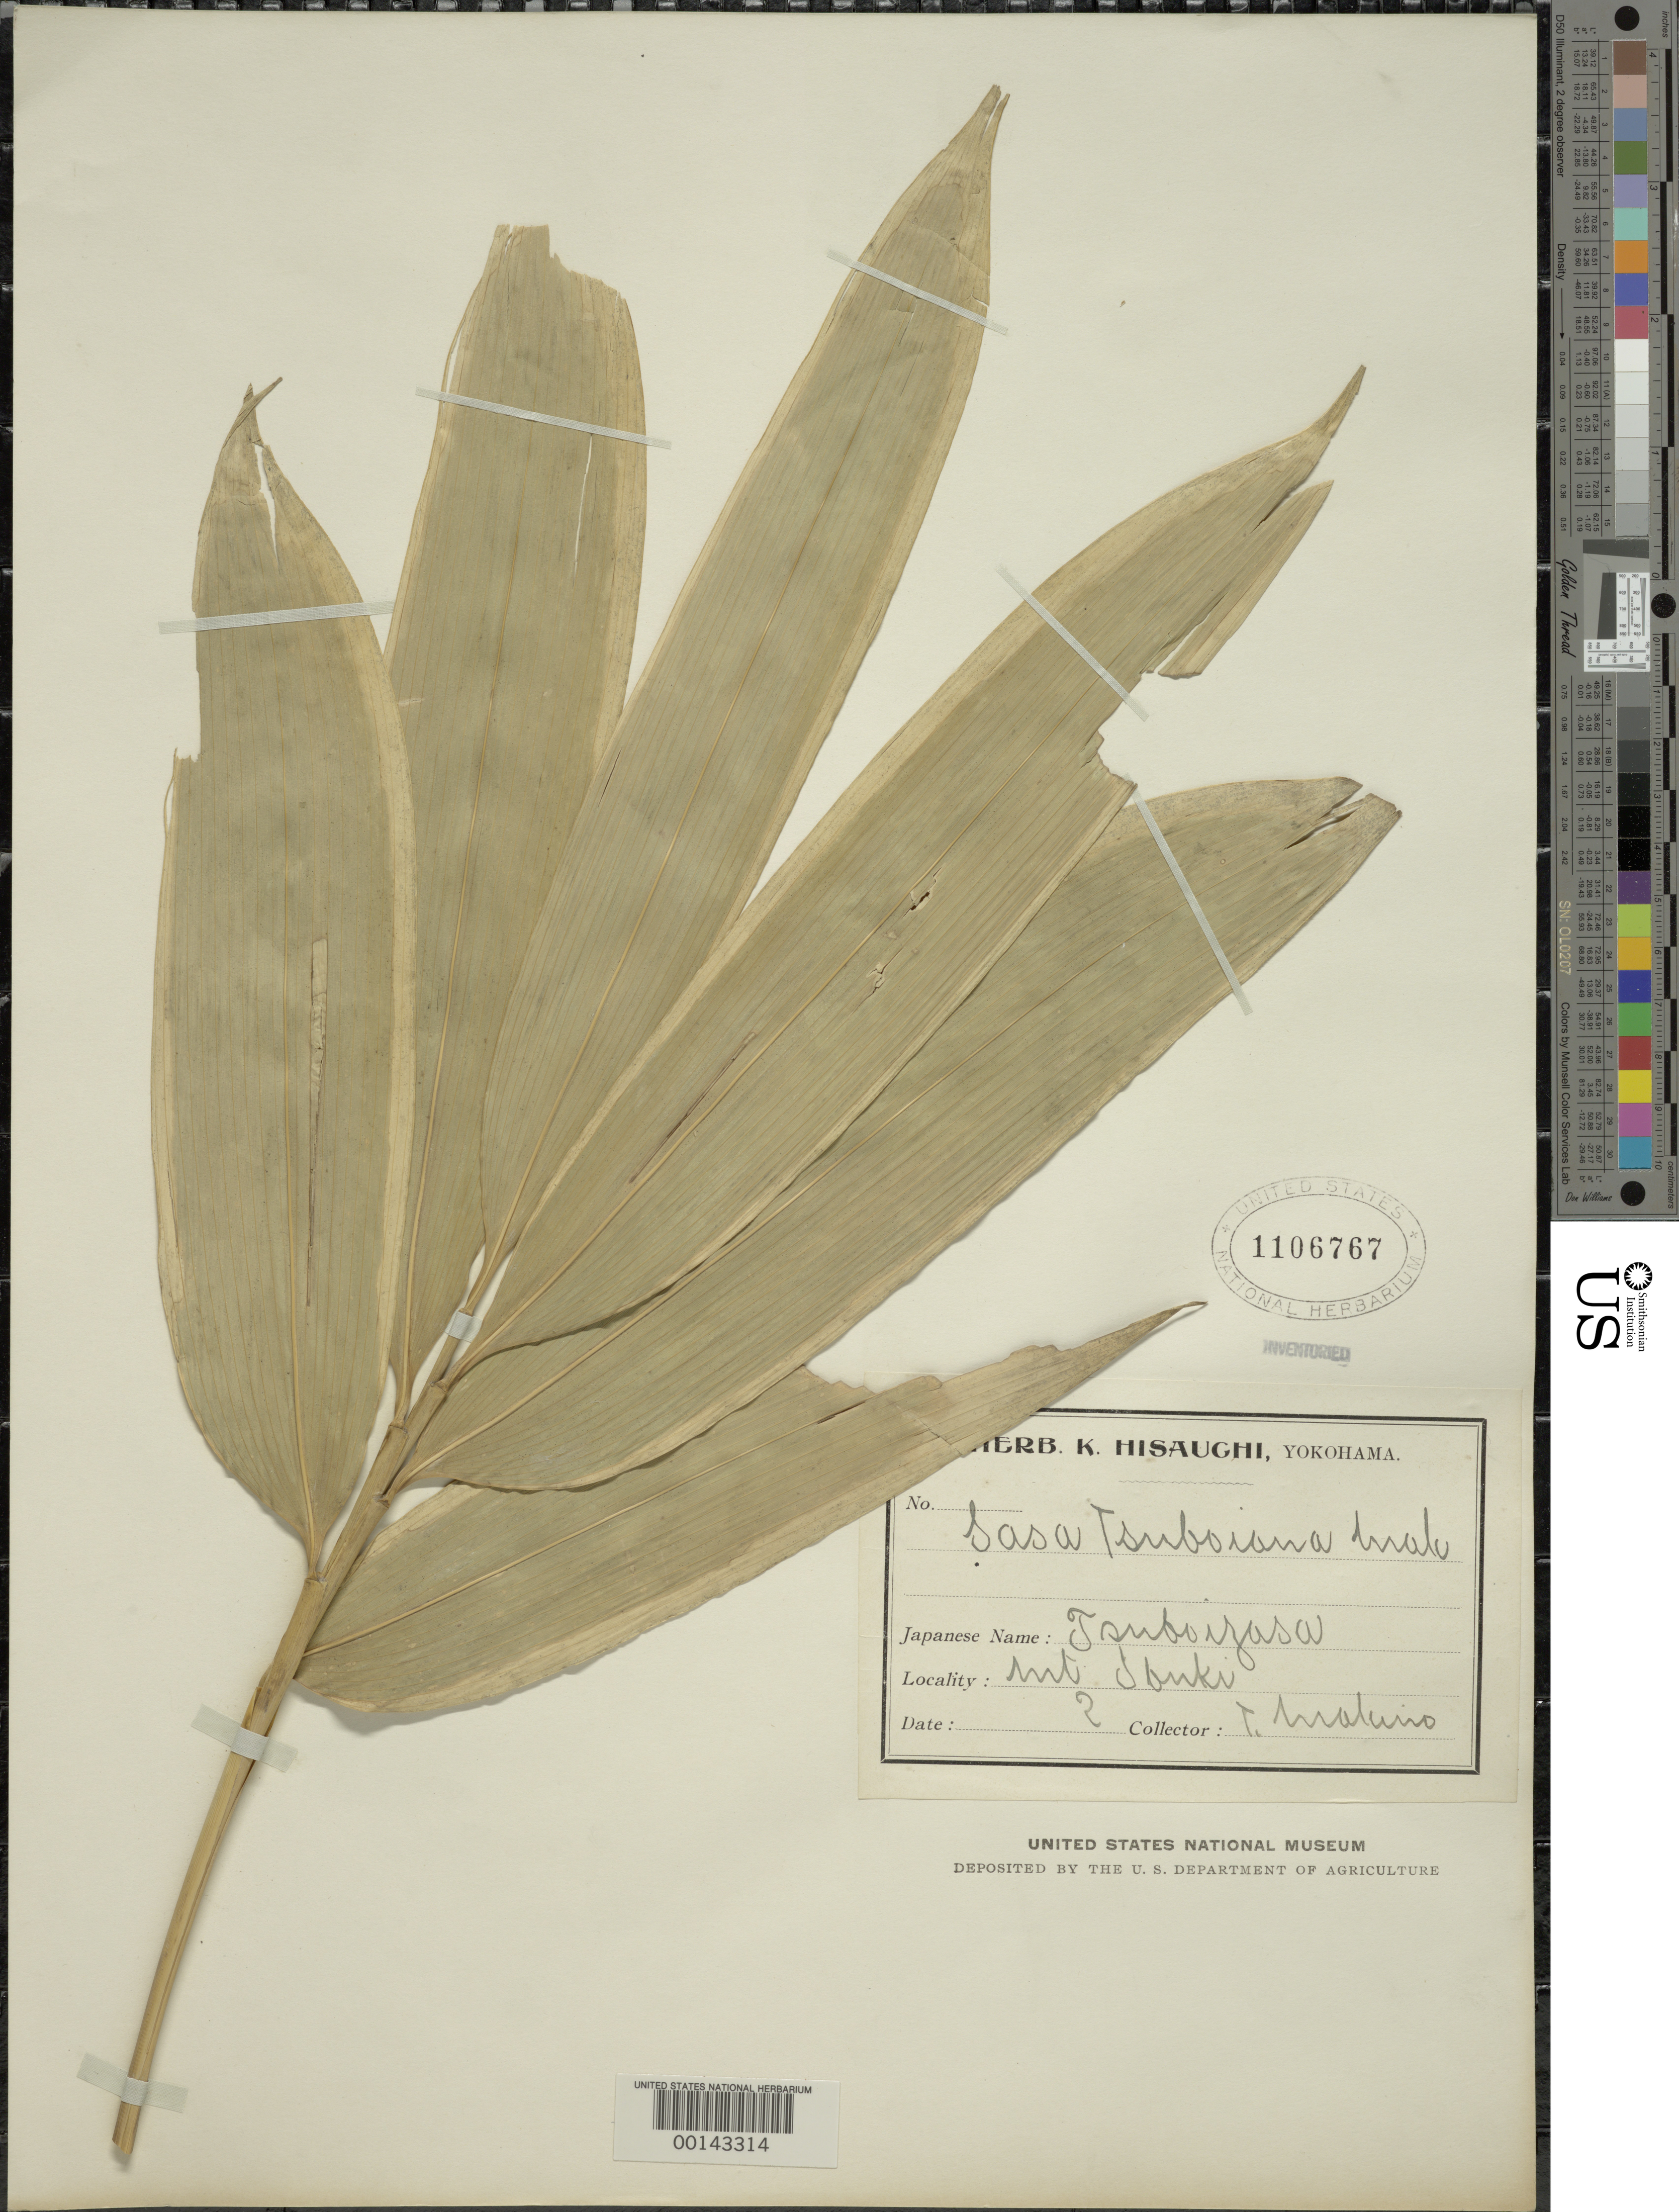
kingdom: Plantae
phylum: Tracheophyta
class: Liliopsida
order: Poales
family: Poaceae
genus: Sasa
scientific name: Sasa tsuboiana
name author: Makino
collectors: T. Makino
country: Japan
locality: Mt. jonki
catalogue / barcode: US 1106767